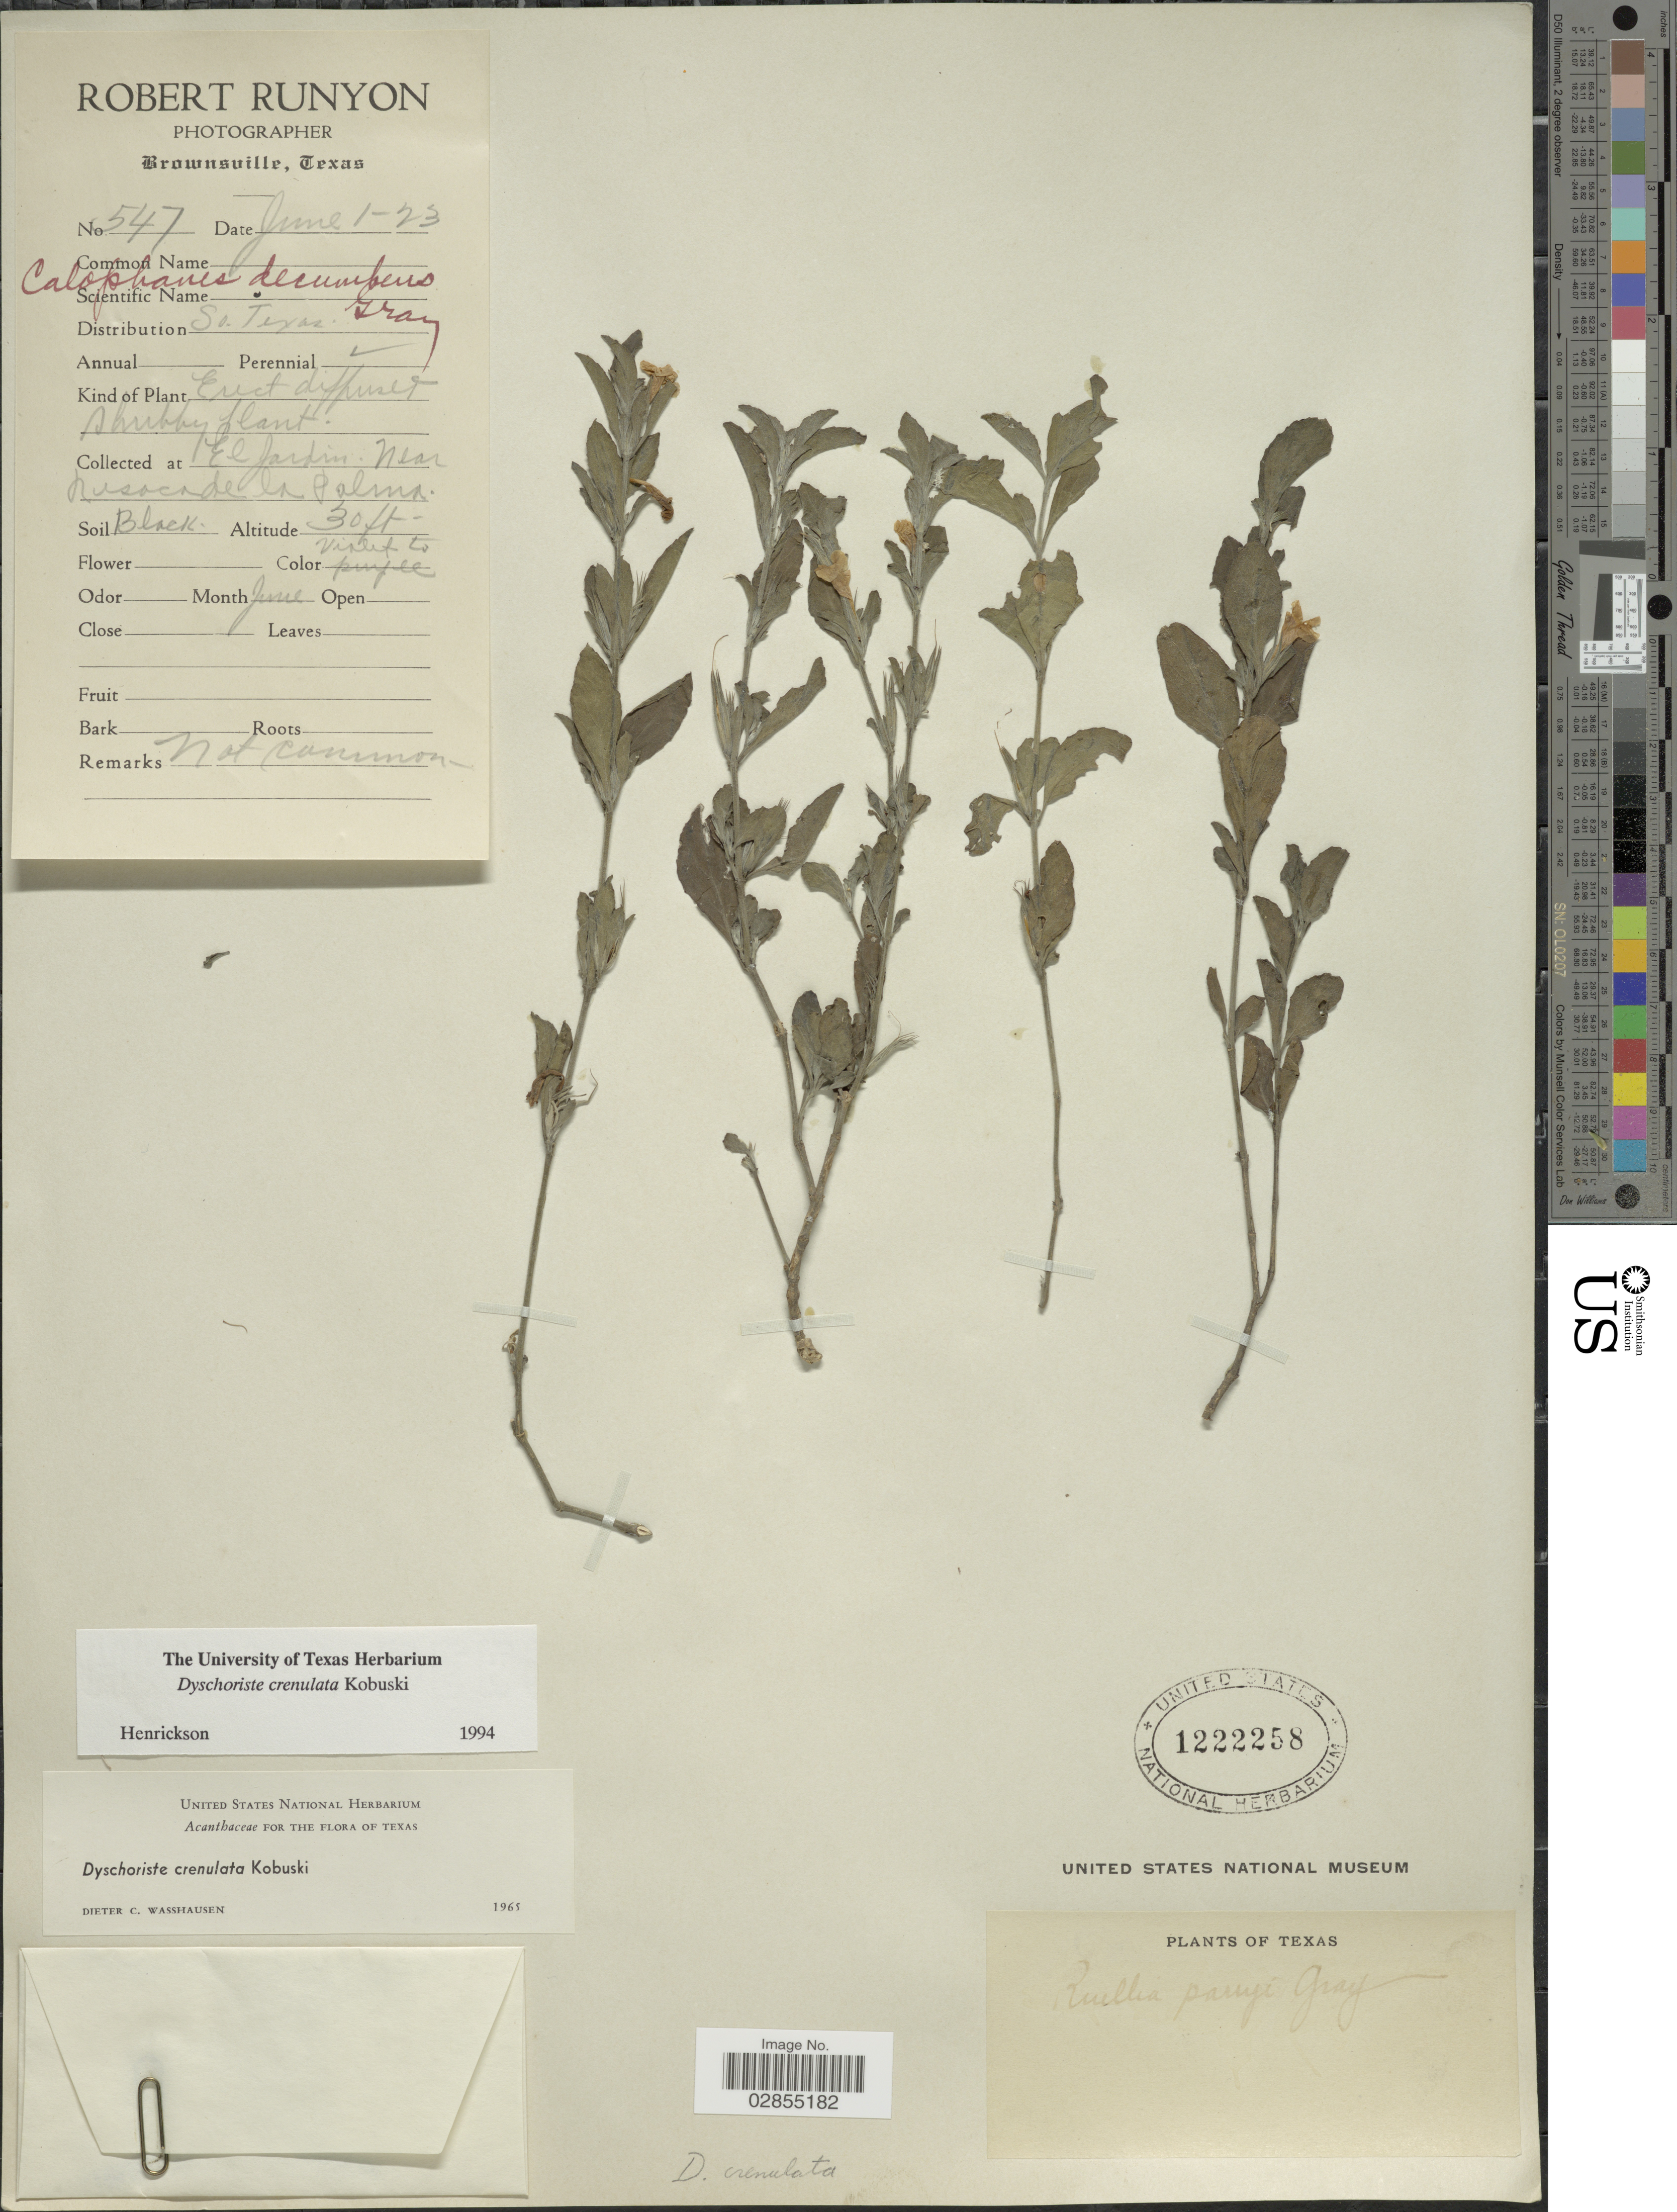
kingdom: Plantae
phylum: Tracheophyta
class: Magnoliopsida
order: Lamiales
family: Acanthaceae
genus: Dyschoriste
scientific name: Dyschoriste crenulata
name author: Kobuski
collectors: R. Runyon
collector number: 547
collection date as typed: Transcribed d/m/y: 1/6/23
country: United States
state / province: Texas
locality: SO. Texas. El Jardin. Near Resaca la Palma.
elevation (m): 9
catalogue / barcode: US 1222258